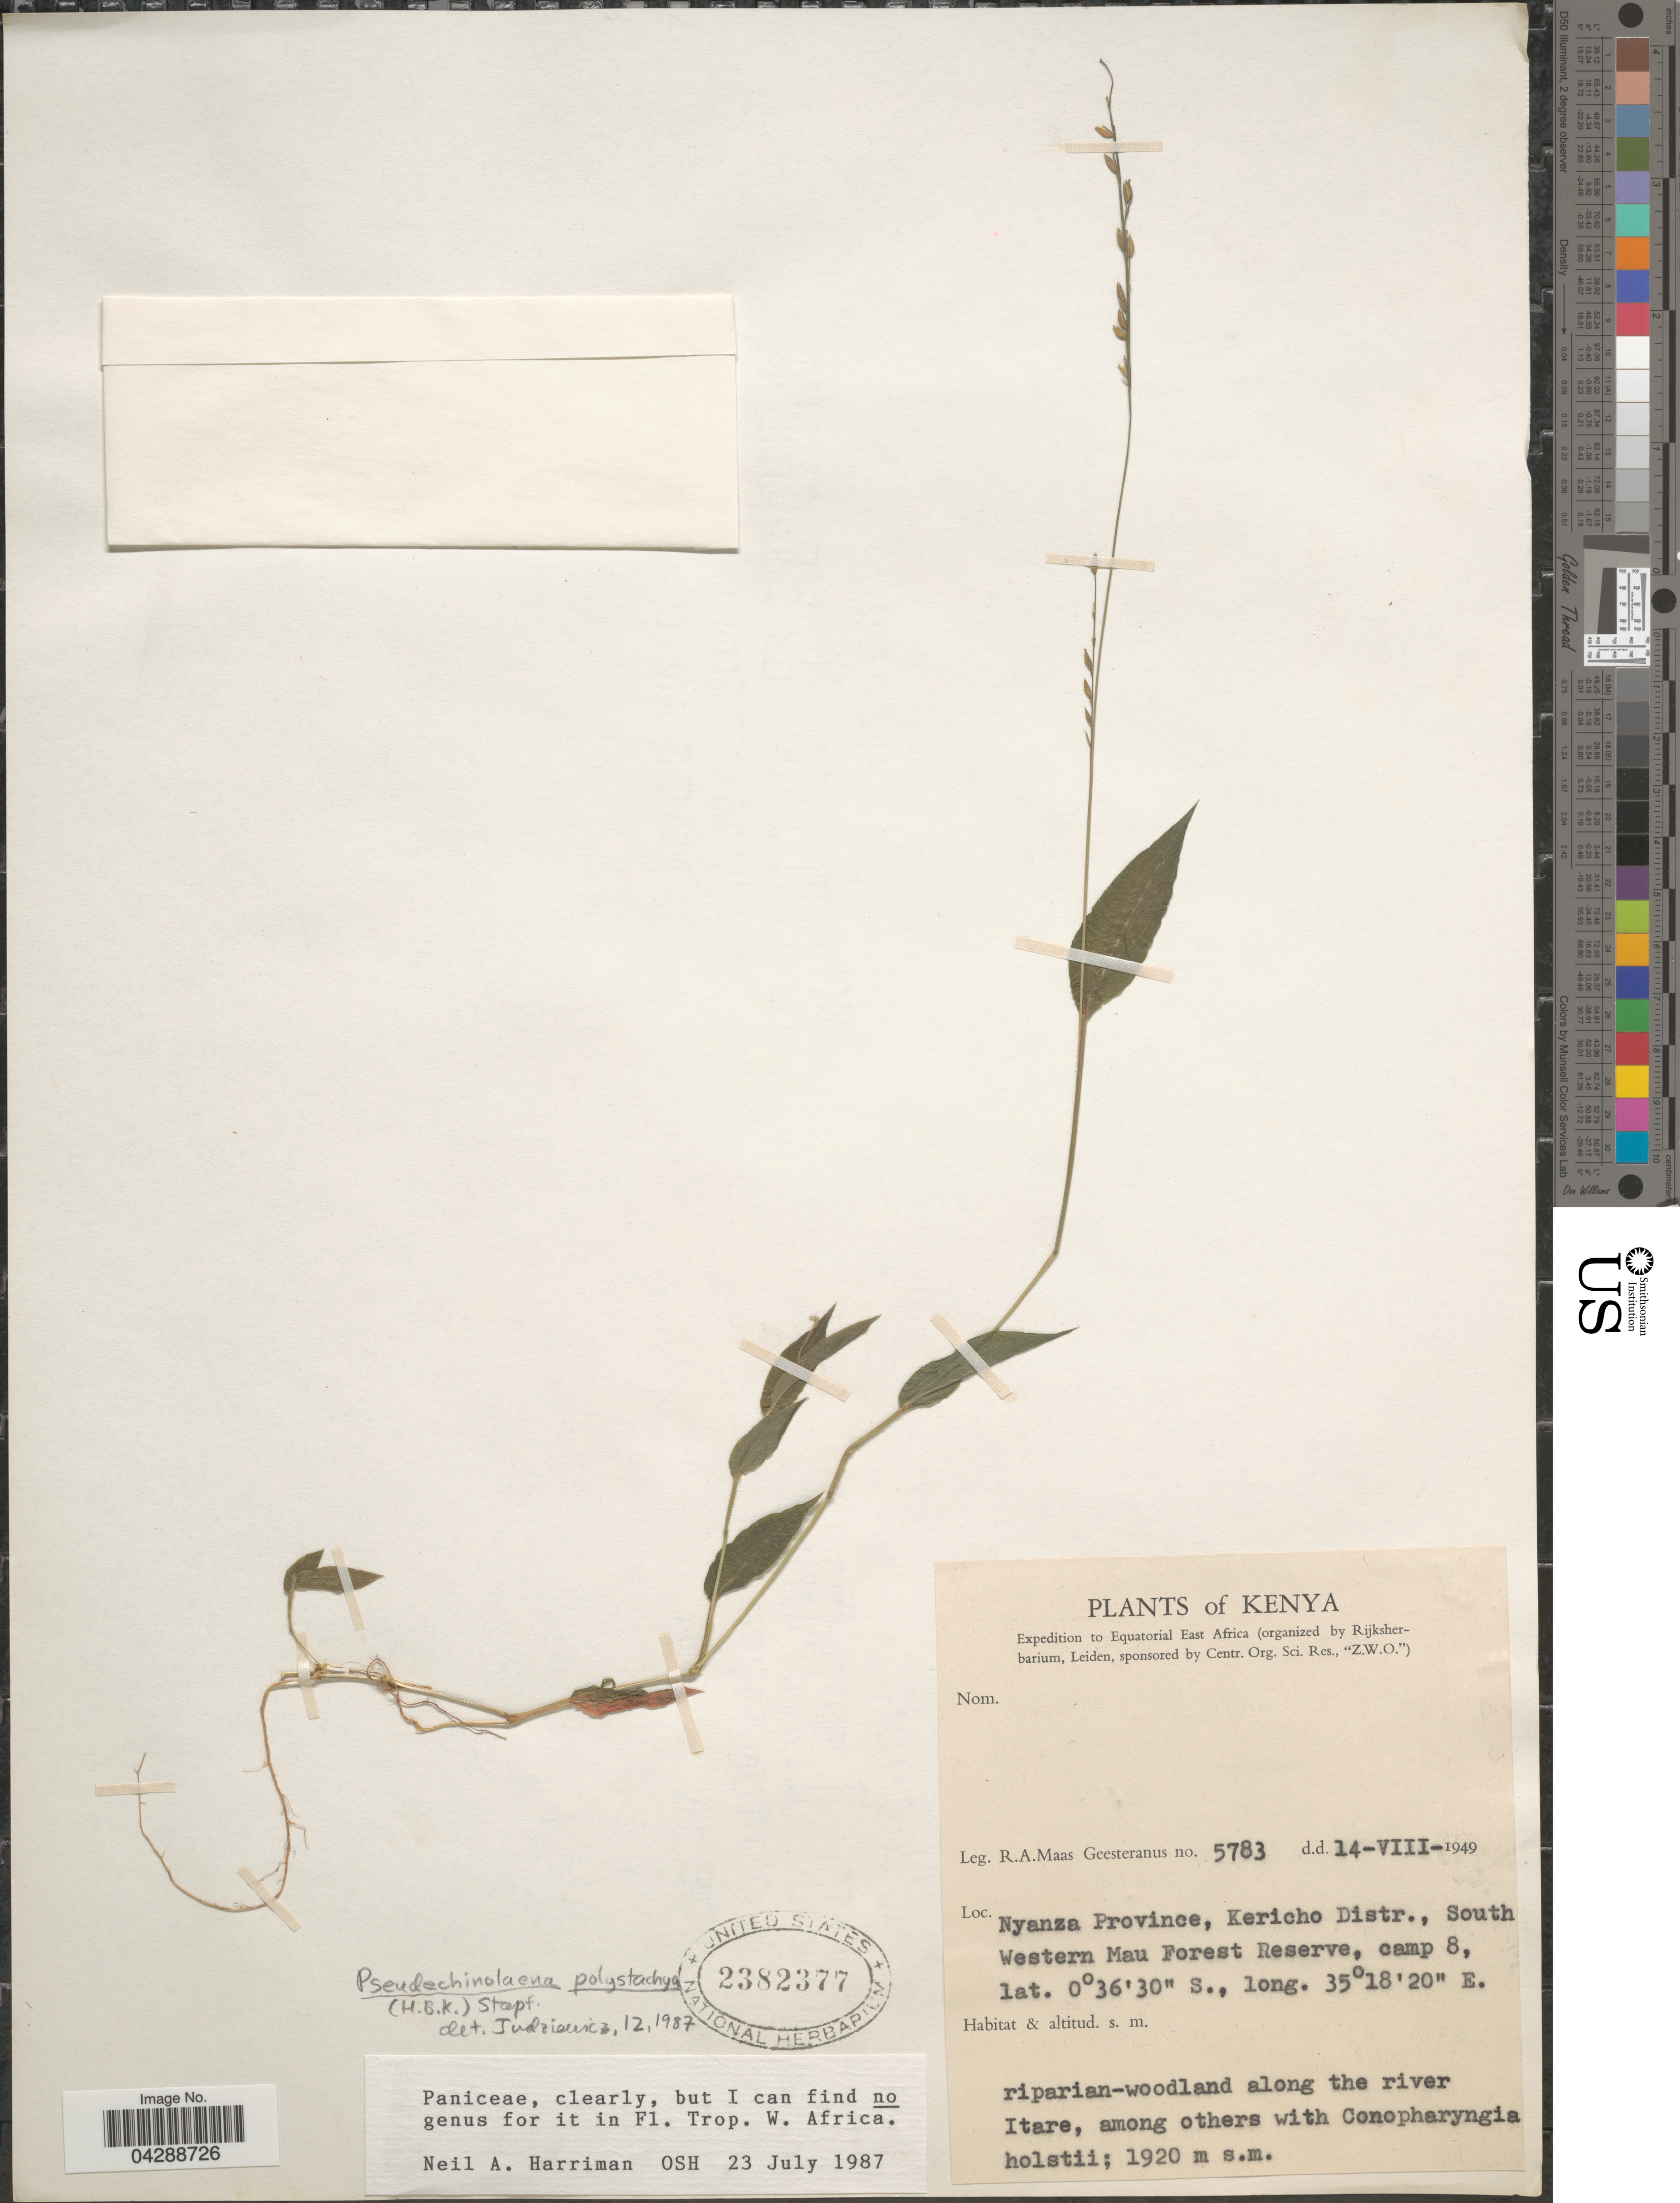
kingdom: Plantae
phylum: Tracheophyta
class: Liliopsida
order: Poales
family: Poaceae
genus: Pseudechinolaena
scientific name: Pseudechinolaena polystachya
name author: (Kunth) Stapf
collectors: R. A. Maas Geesteranus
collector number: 5783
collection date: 1949-08-14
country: Kenya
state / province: Bomet / Kericho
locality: Expedition to Equatorial East Africa (organized by Rijksherbarium, Leiden, sponsored by Centr. Org. Sci. Res., "Z.W.O."). Kericho Distr., South Western Mau Forest Reserve, camp 8. Riparian-woodland along the river Itare.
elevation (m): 1920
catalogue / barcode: US 2382377